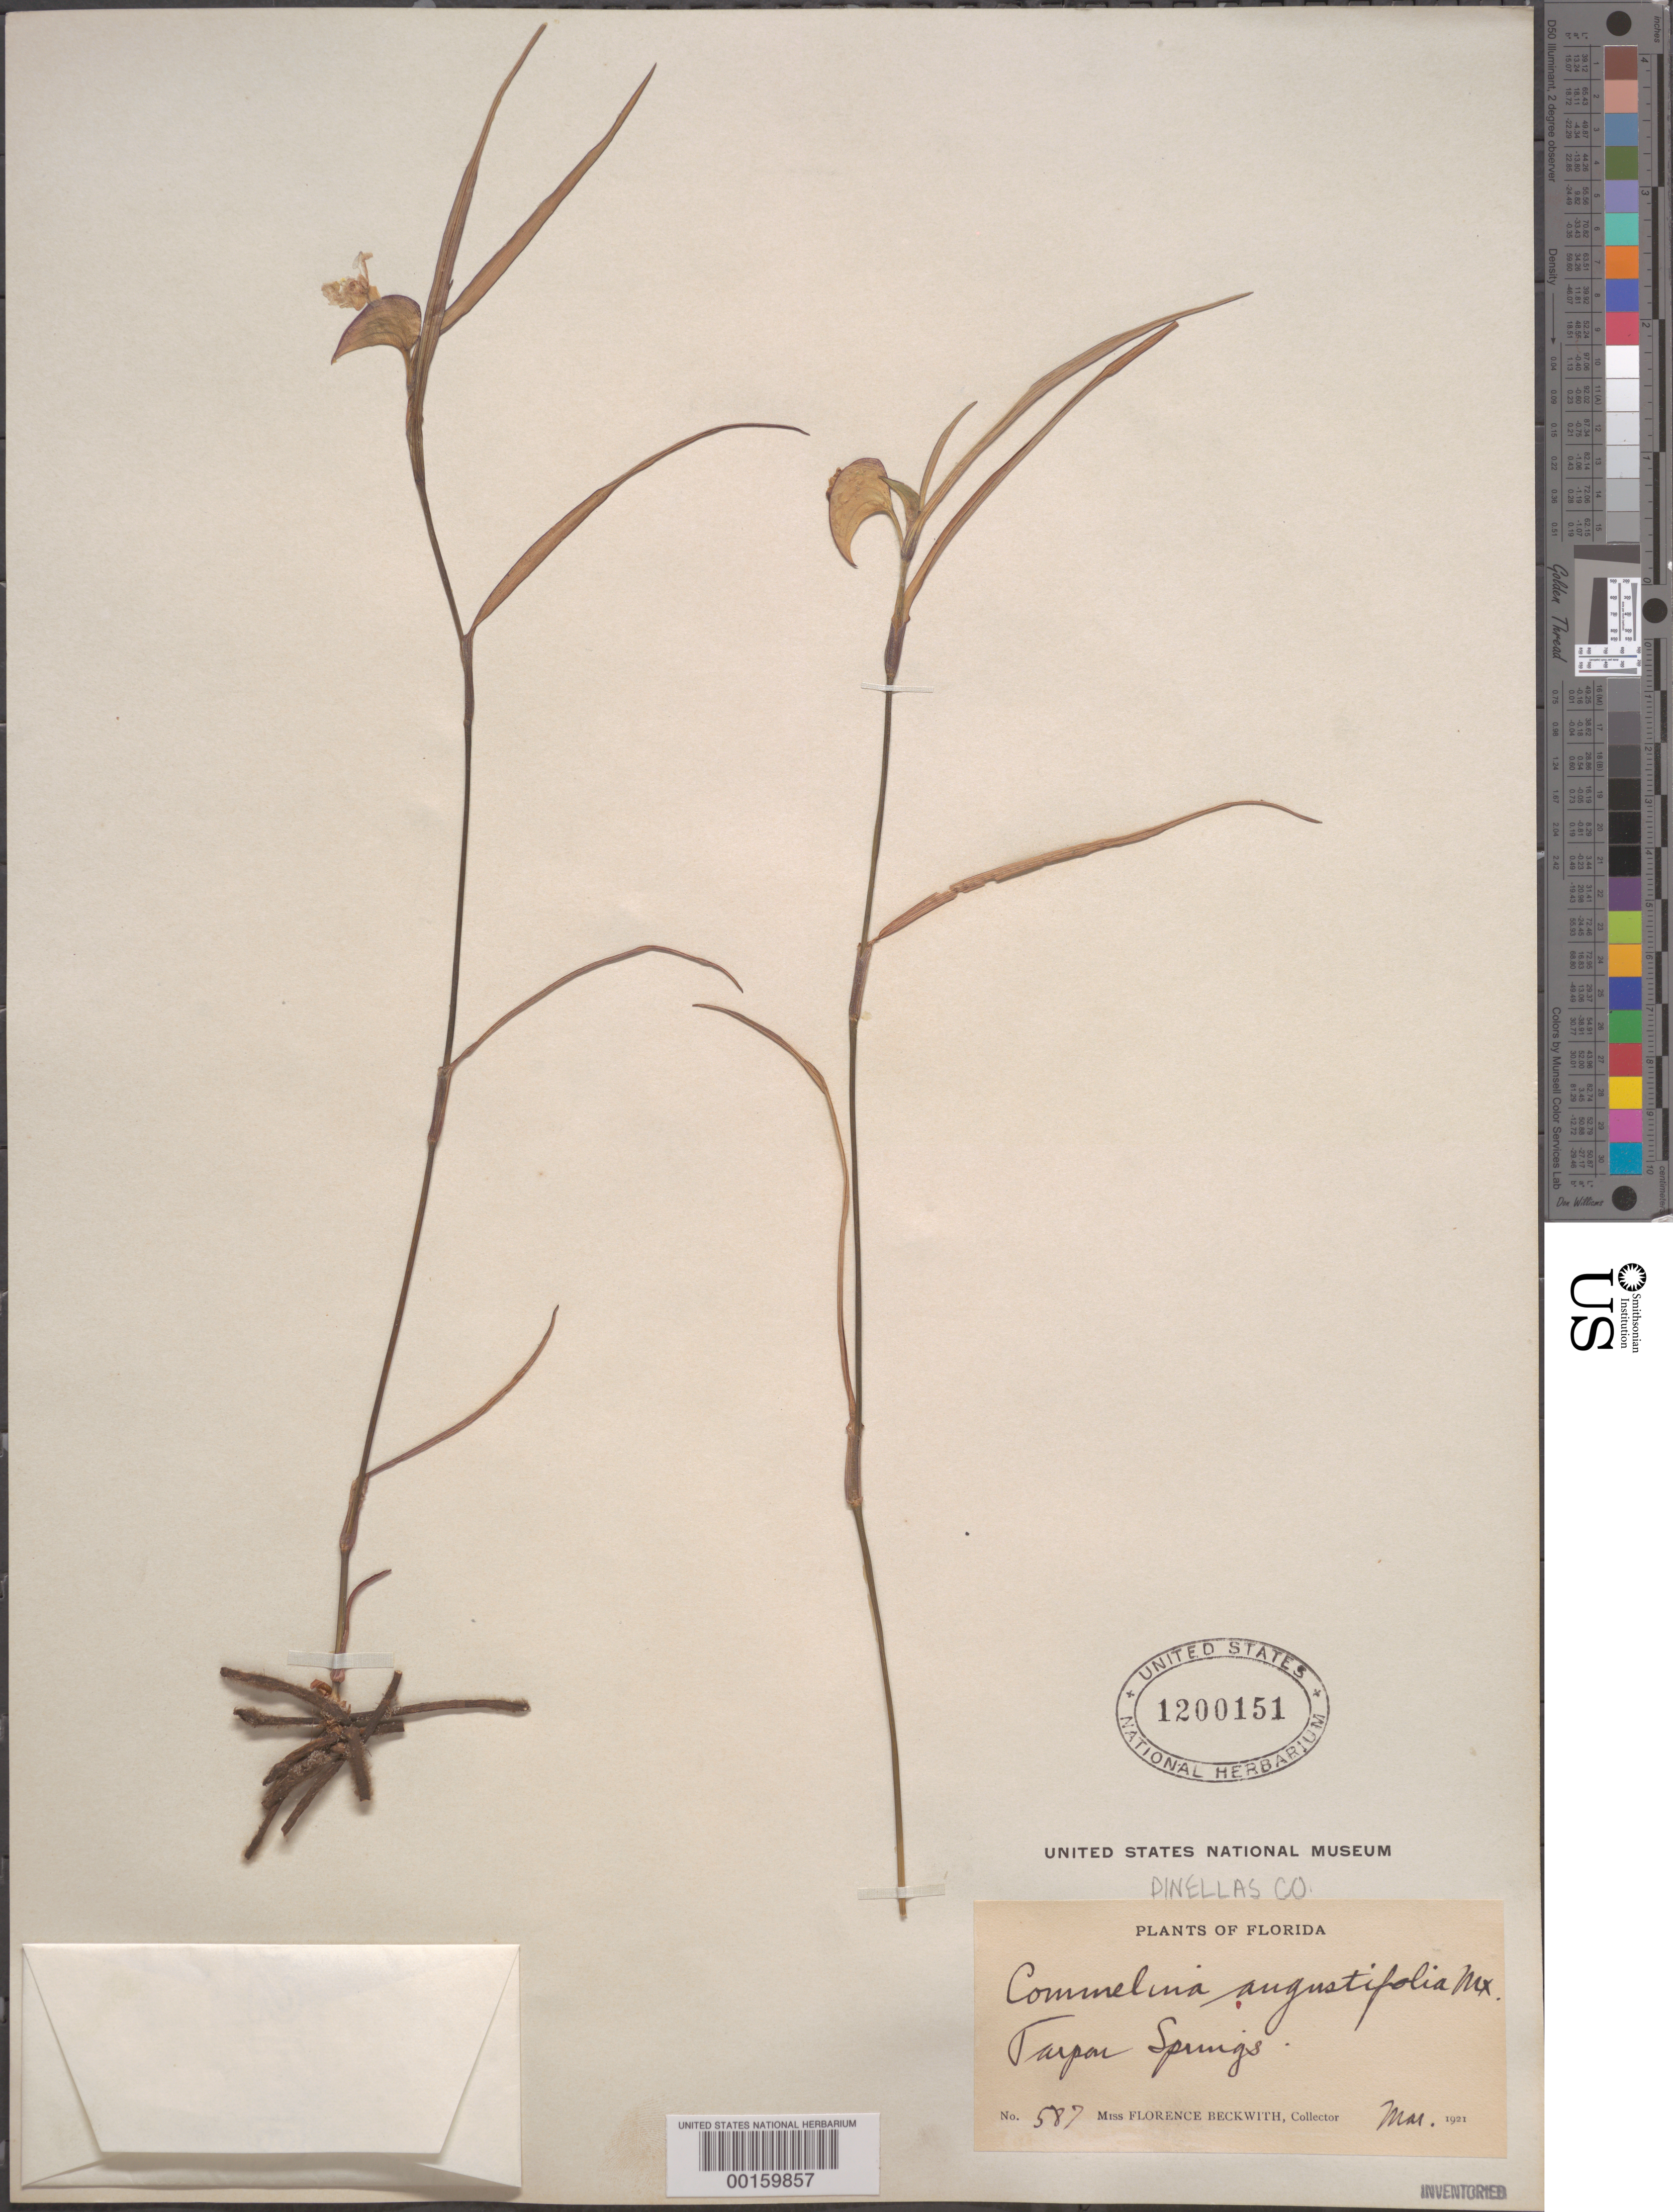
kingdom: Plantae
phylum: Tracheophyta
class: Liliopsida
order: Commelinales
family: Commelinaceae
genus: Commelina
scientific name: Commelina erecta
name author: L.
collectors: F. Beckwith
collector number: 587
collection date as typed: Mar 1921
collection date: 1921-03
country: United States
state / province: Florida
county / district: Pinellas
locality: Tapon springs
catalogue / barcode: US 1200151